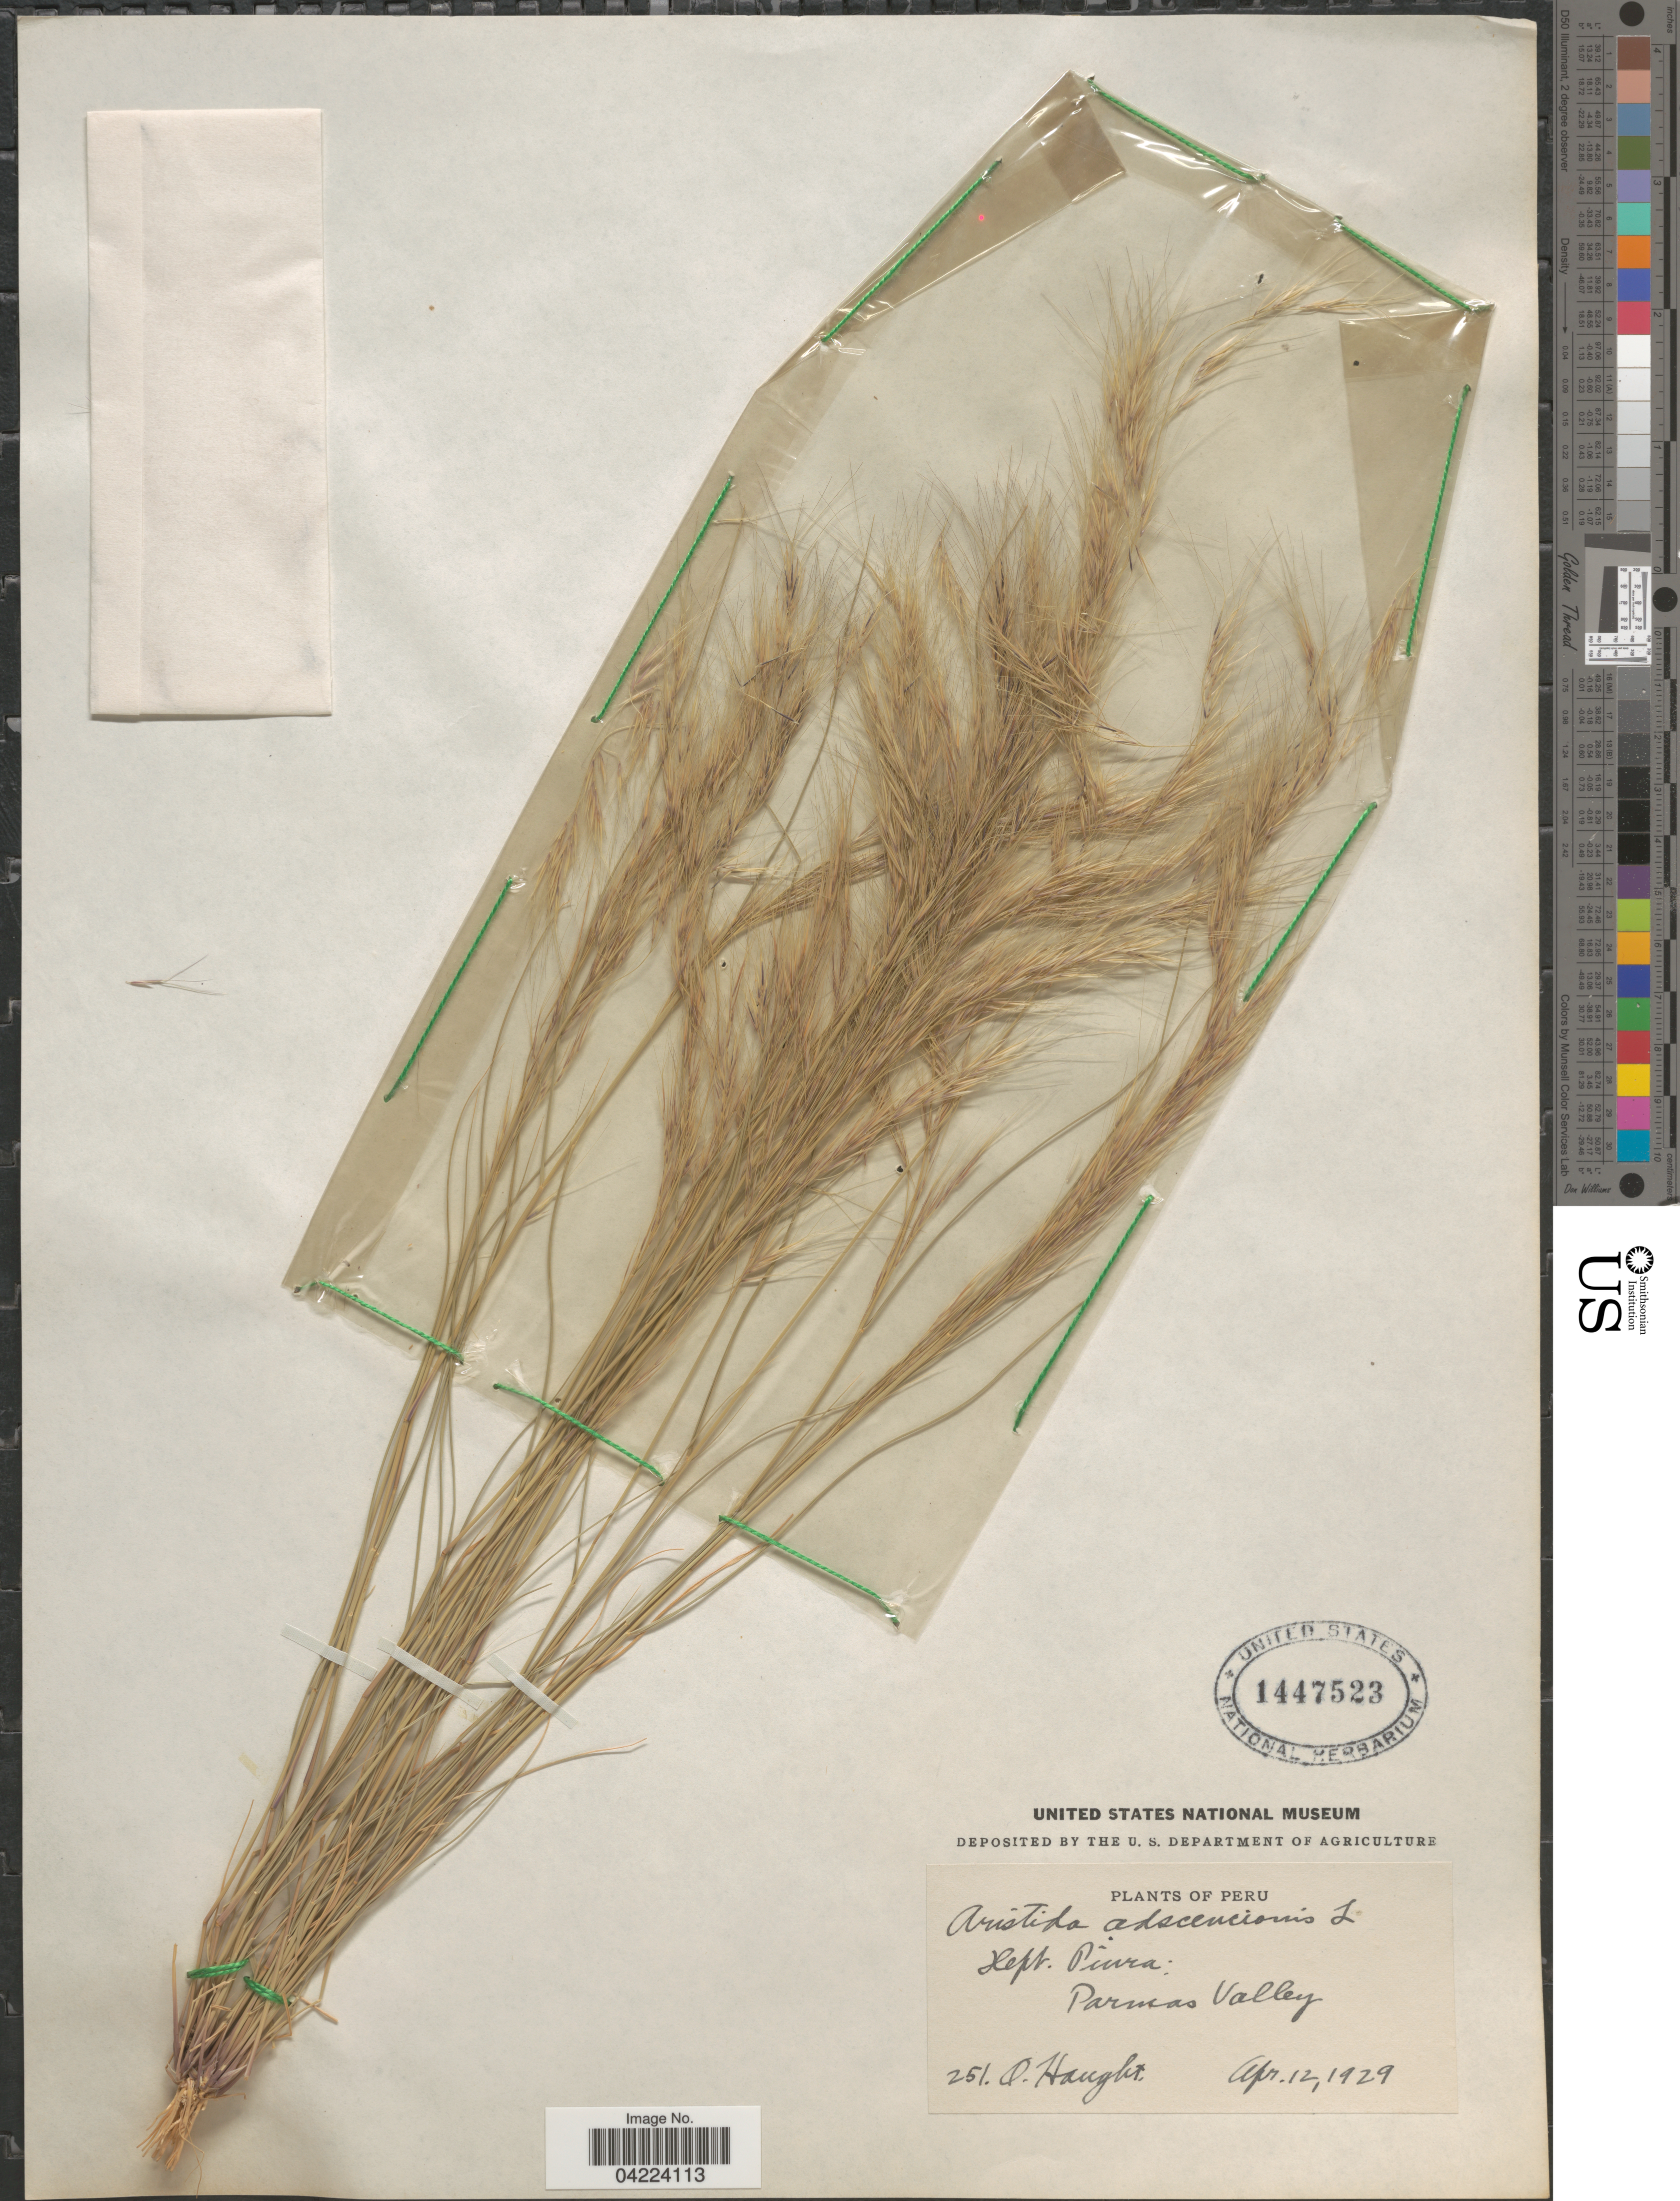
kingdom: Plantae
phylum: Tracheophyta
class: Liliopsida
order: Poales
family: Poaceae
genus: Aristida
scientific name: Aristida adscensionis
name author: L.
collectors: O. Haught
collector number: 251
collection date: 1929-04-12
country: Peru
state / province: Piura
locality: Dept. Piura: Parmas Valley.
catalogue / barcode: US 1447523